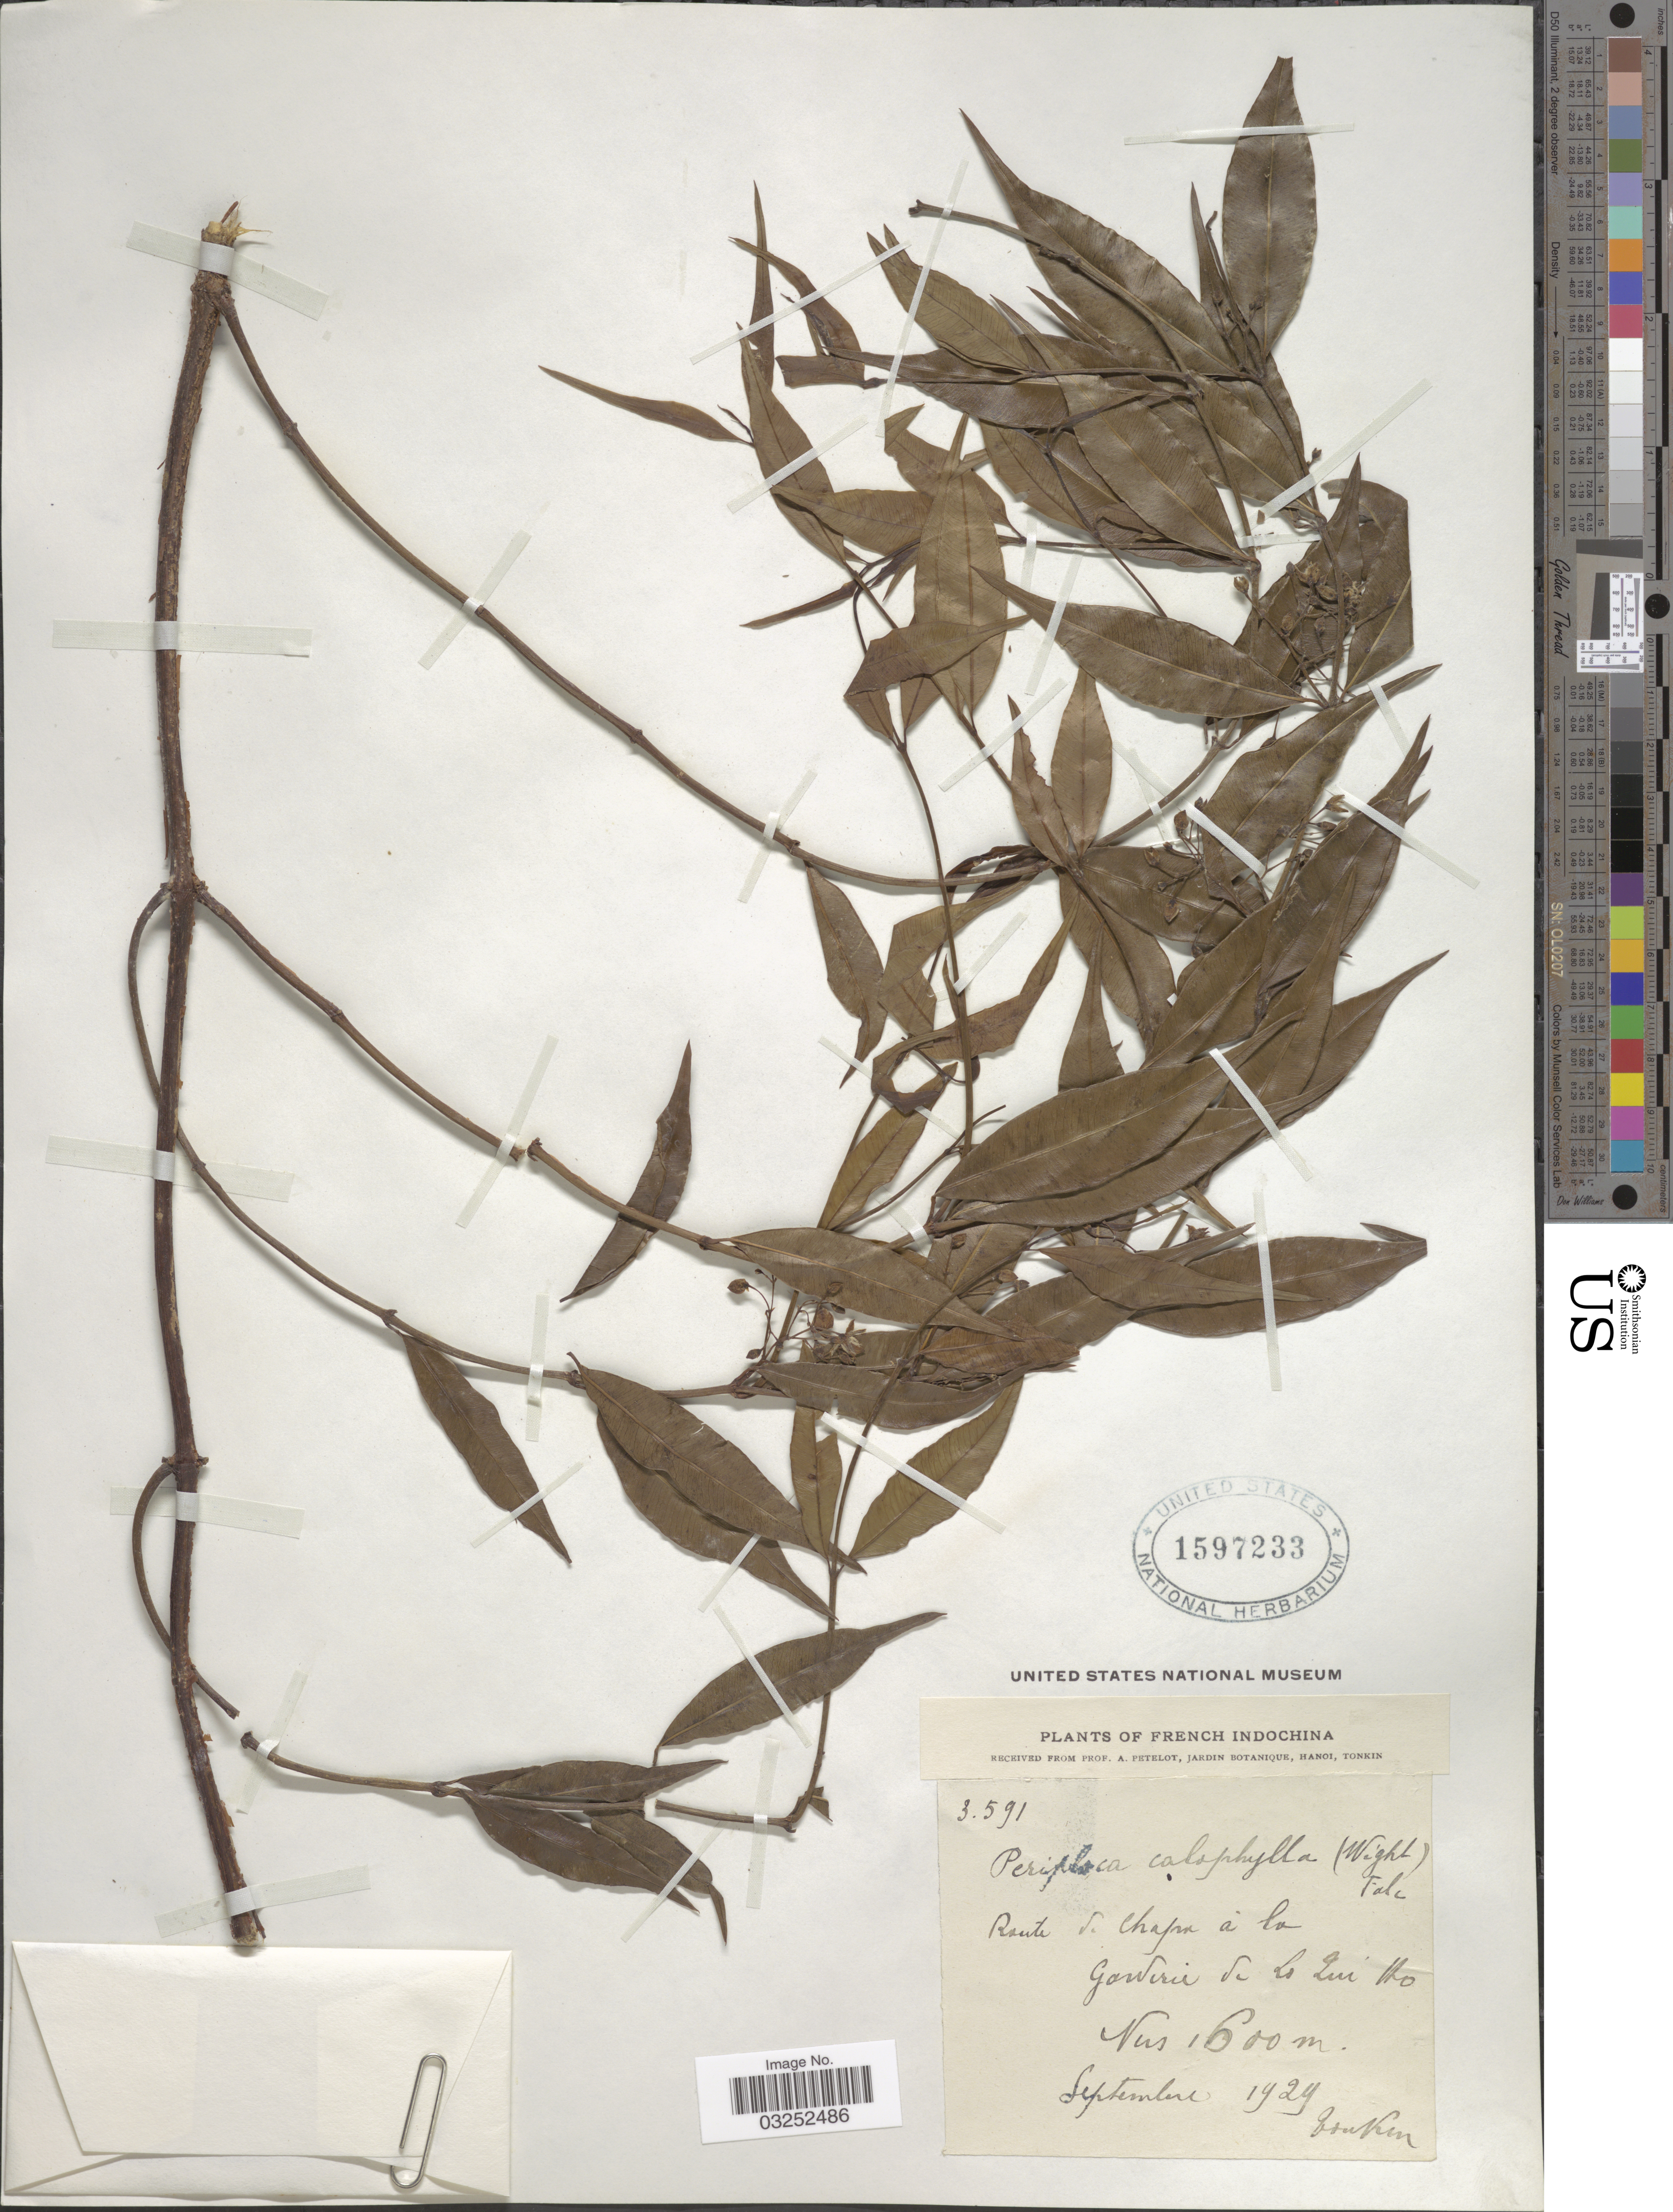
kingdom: Plantae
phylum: Tracheophyta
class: Magnoliopsida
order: Gentianales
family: Apocynaceae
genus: Periploca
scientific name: Periploca calophylla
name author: Rich. & Quart.-Dill.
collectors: P. A. Pételot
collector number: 3591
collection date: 1929-09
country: Vietnam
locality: French Indochina. Route S. Chapa à la Gawirie [interpreted] de Lo [interpreted] Zui Ho [interpreted].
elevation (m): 1600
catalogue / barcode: US 1597233